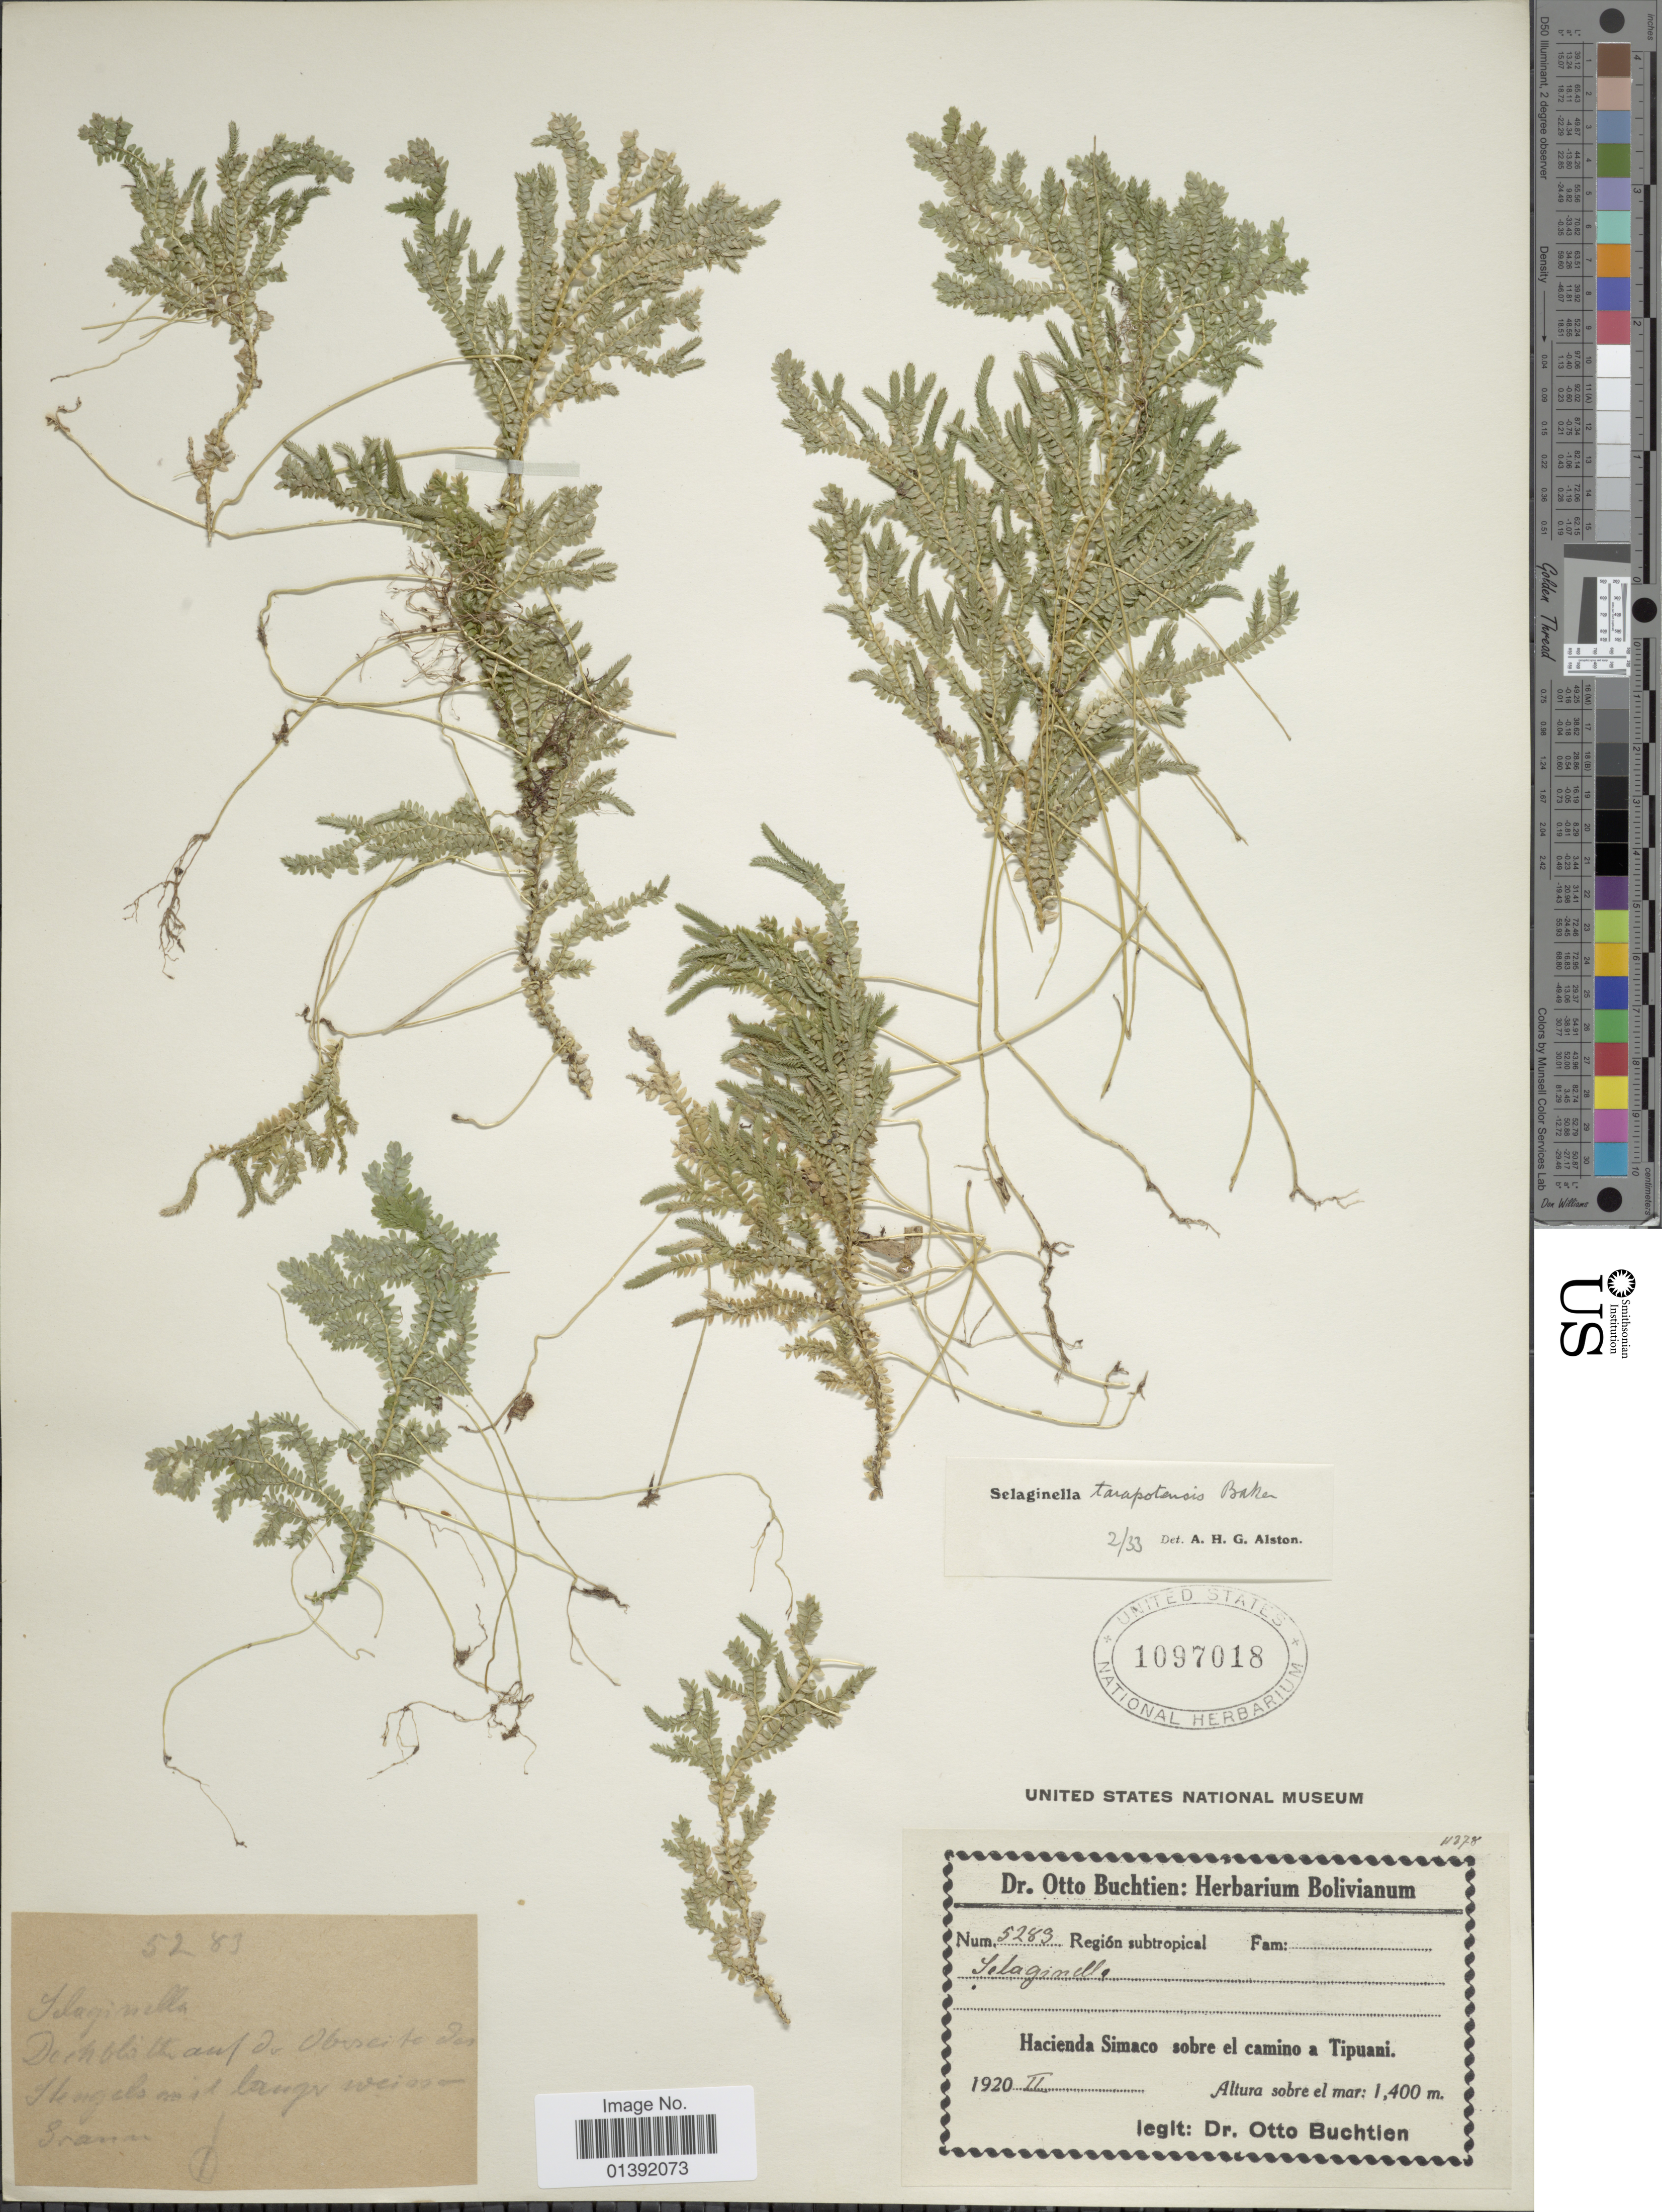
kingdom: Plantae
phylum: Tracheophyta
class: Lycopodiopsida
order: Selaginellales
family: Selaginellaceae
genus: Selaginella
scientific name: Selaginella tarapotensis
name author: Baker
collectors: O. Buchtien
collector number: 5283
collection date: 1920-02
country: Bolivia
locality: Hacienda Simaco sobre el camino a Tipuani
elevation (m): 1400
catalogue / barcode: US 1097018